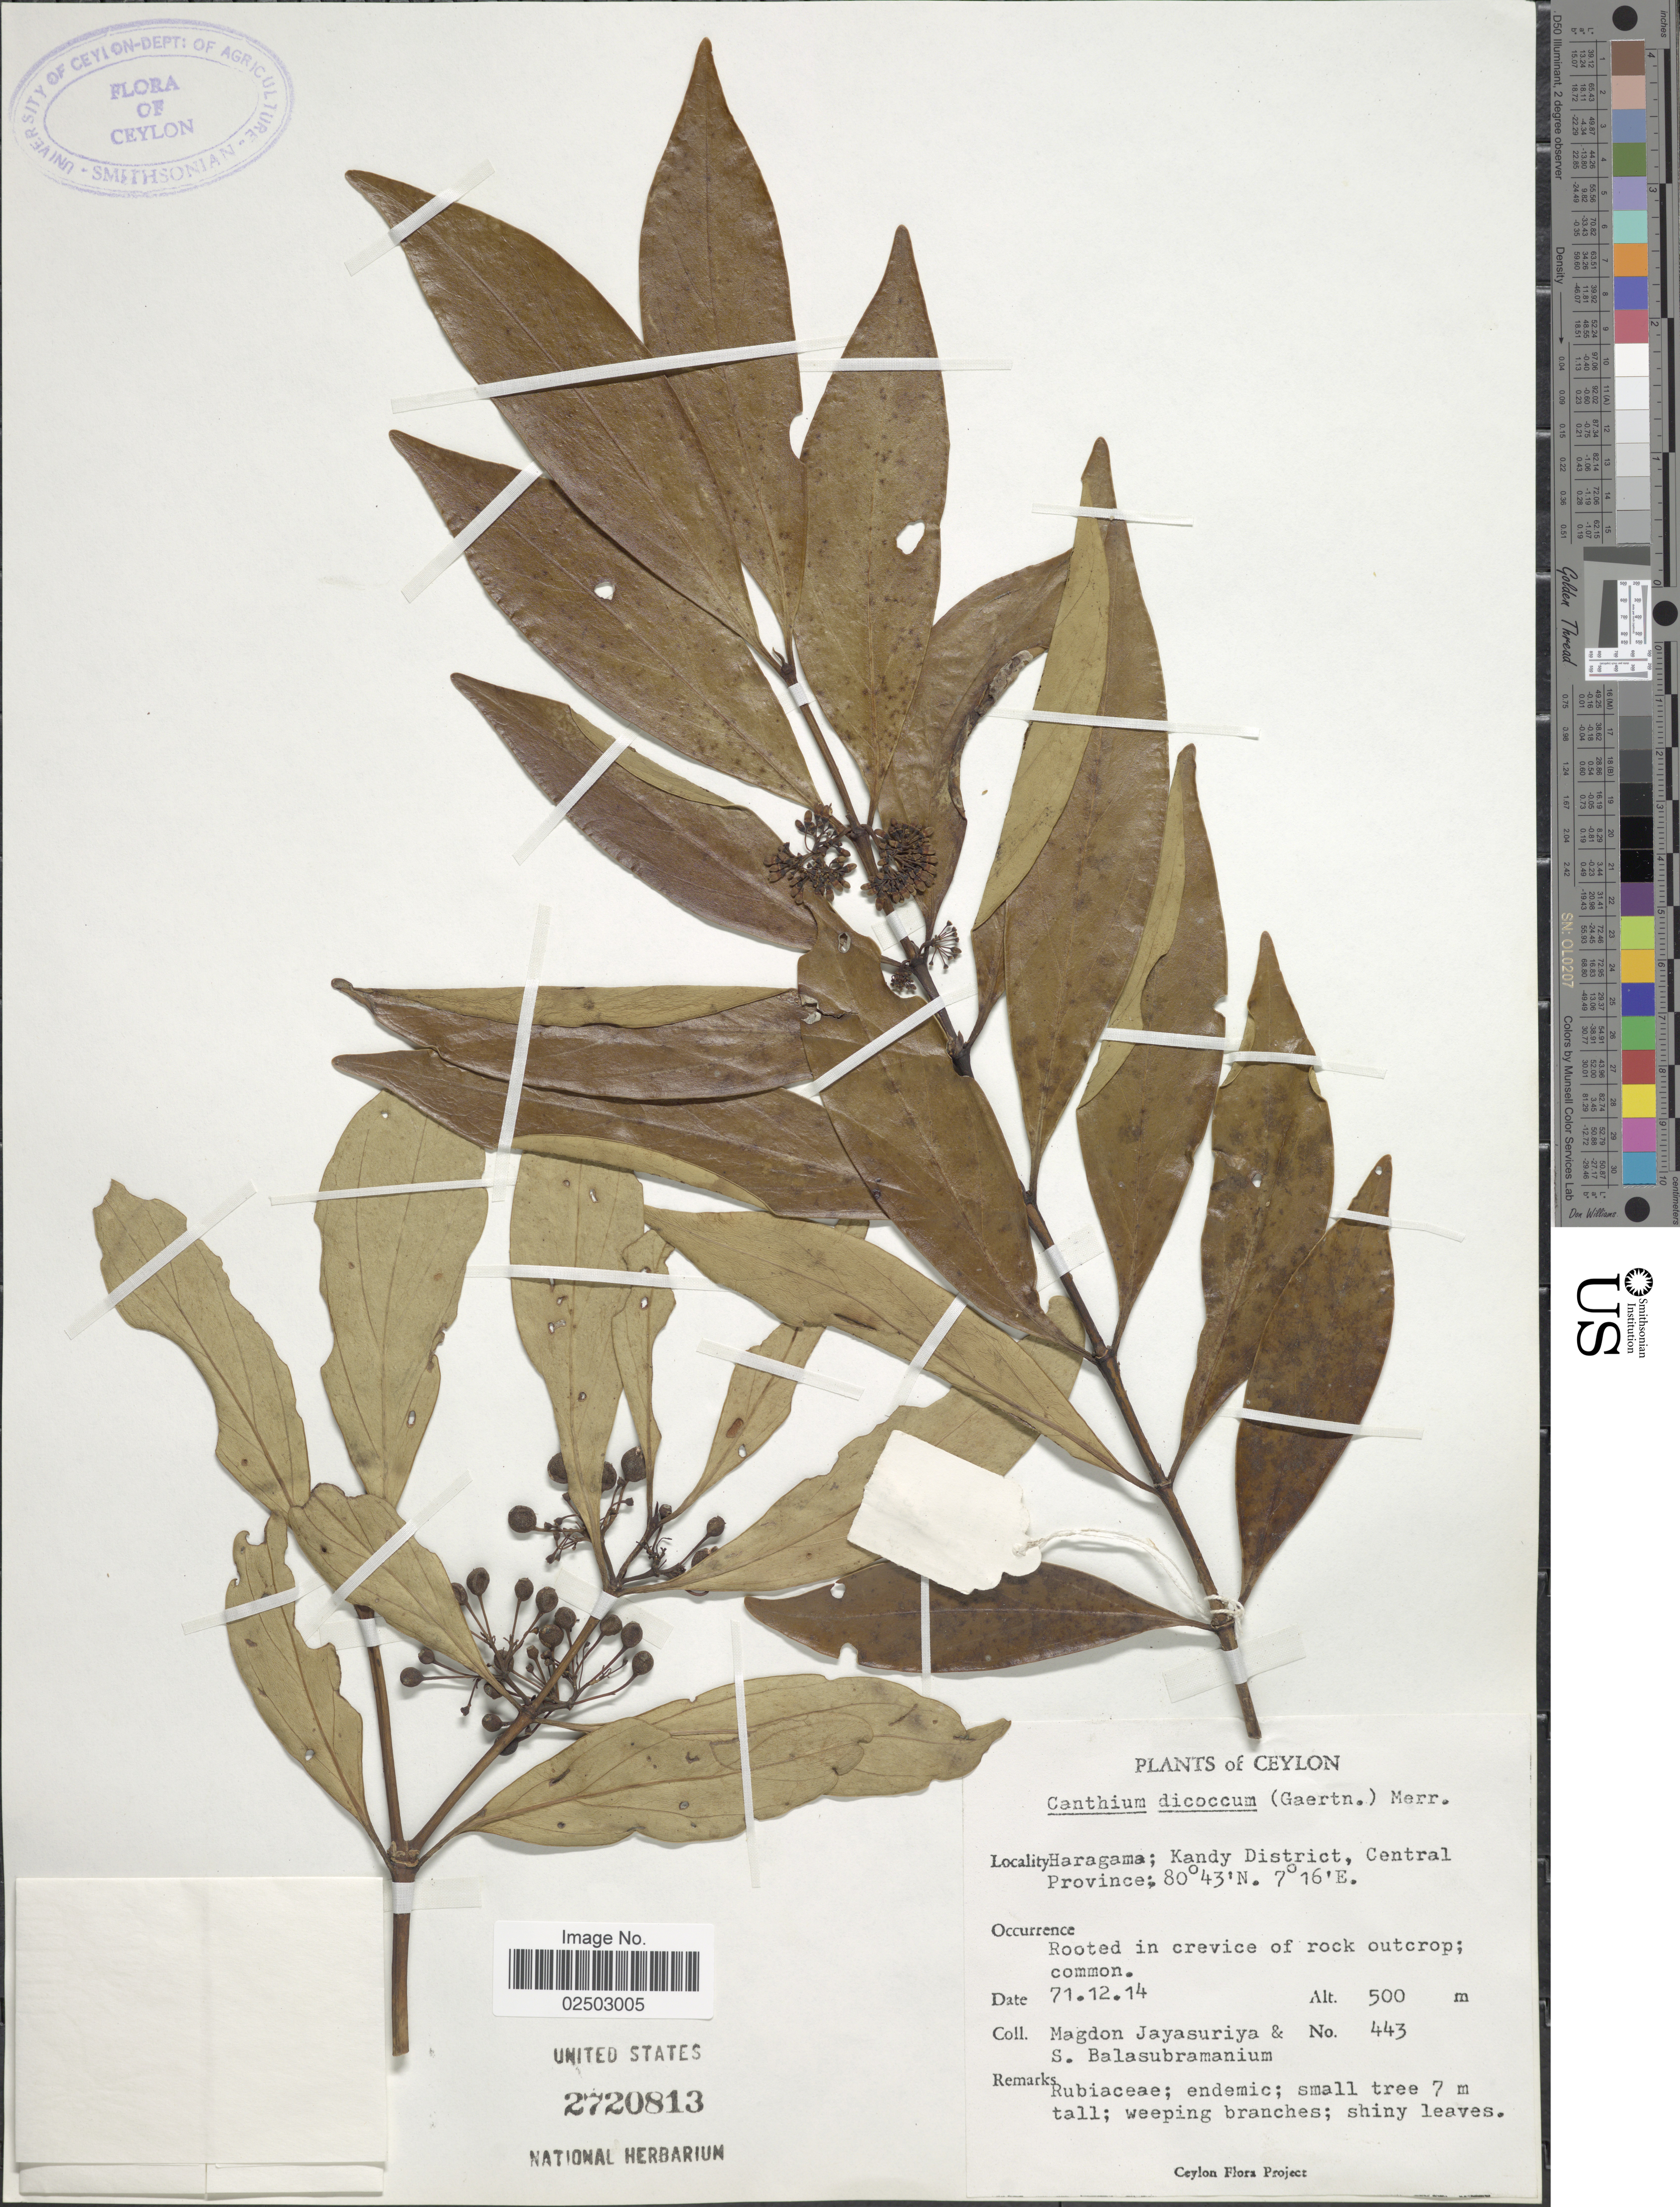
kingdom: Plantae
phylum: Tracheophyta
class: Magnoliopsida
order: Gentianales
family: Rubiaceae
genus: Canthium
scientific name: Canthium dicoccum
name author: (Gaertn.) Merr.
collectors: A. H. Jayasuriya & S. Balasubramanium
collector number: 443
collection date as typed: Transcribed d/m/y: 14/12/71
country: Sri Lanka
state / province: Central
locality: Ceylon, Haragama; Kandy District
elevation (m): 500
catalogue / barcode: US 2720813